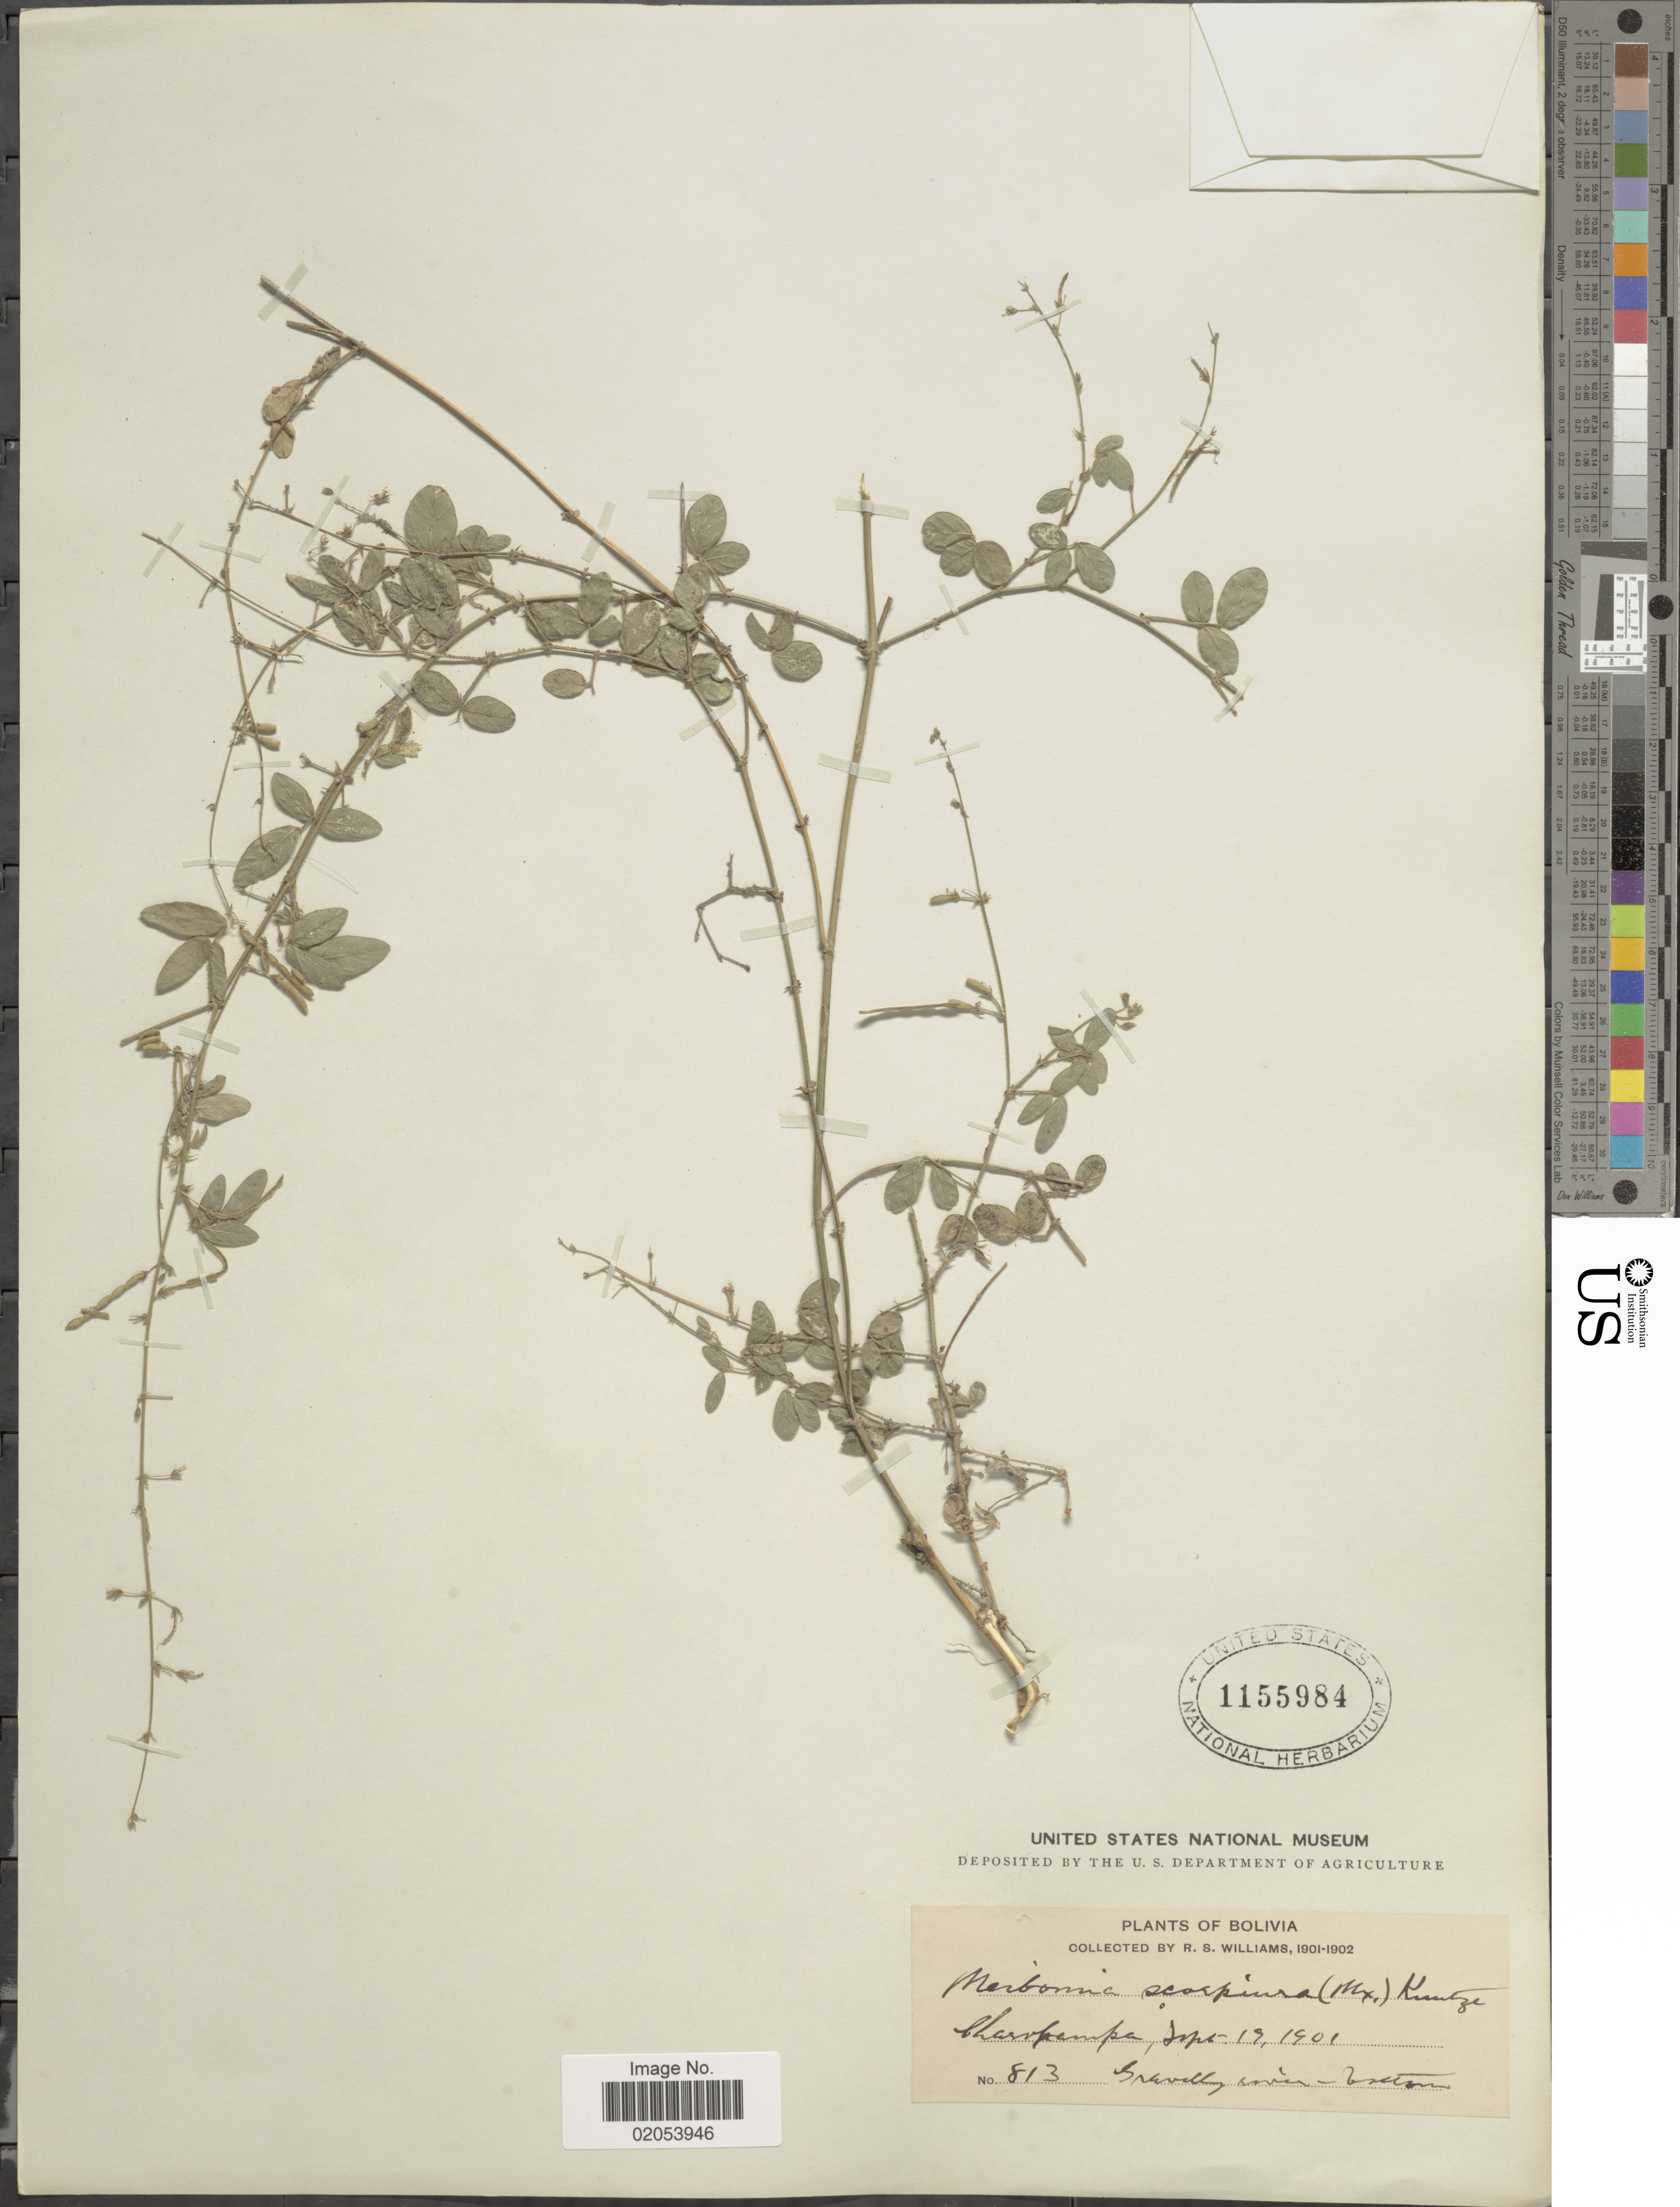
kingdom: Plantae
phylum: Tracheophyta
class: Magnoliopsida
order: Fabales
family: Fabaceae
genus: Desmodium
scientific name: Desmodium scorpiurus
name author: (Sw.) Desv. ex DC.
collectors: R. S. Williams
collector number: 813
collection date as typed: Sep. 19, 1901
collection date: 1901-09-19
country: Bolivia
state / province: La Páz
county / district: Larecaja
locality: Charopampa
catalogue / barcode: US 1155984